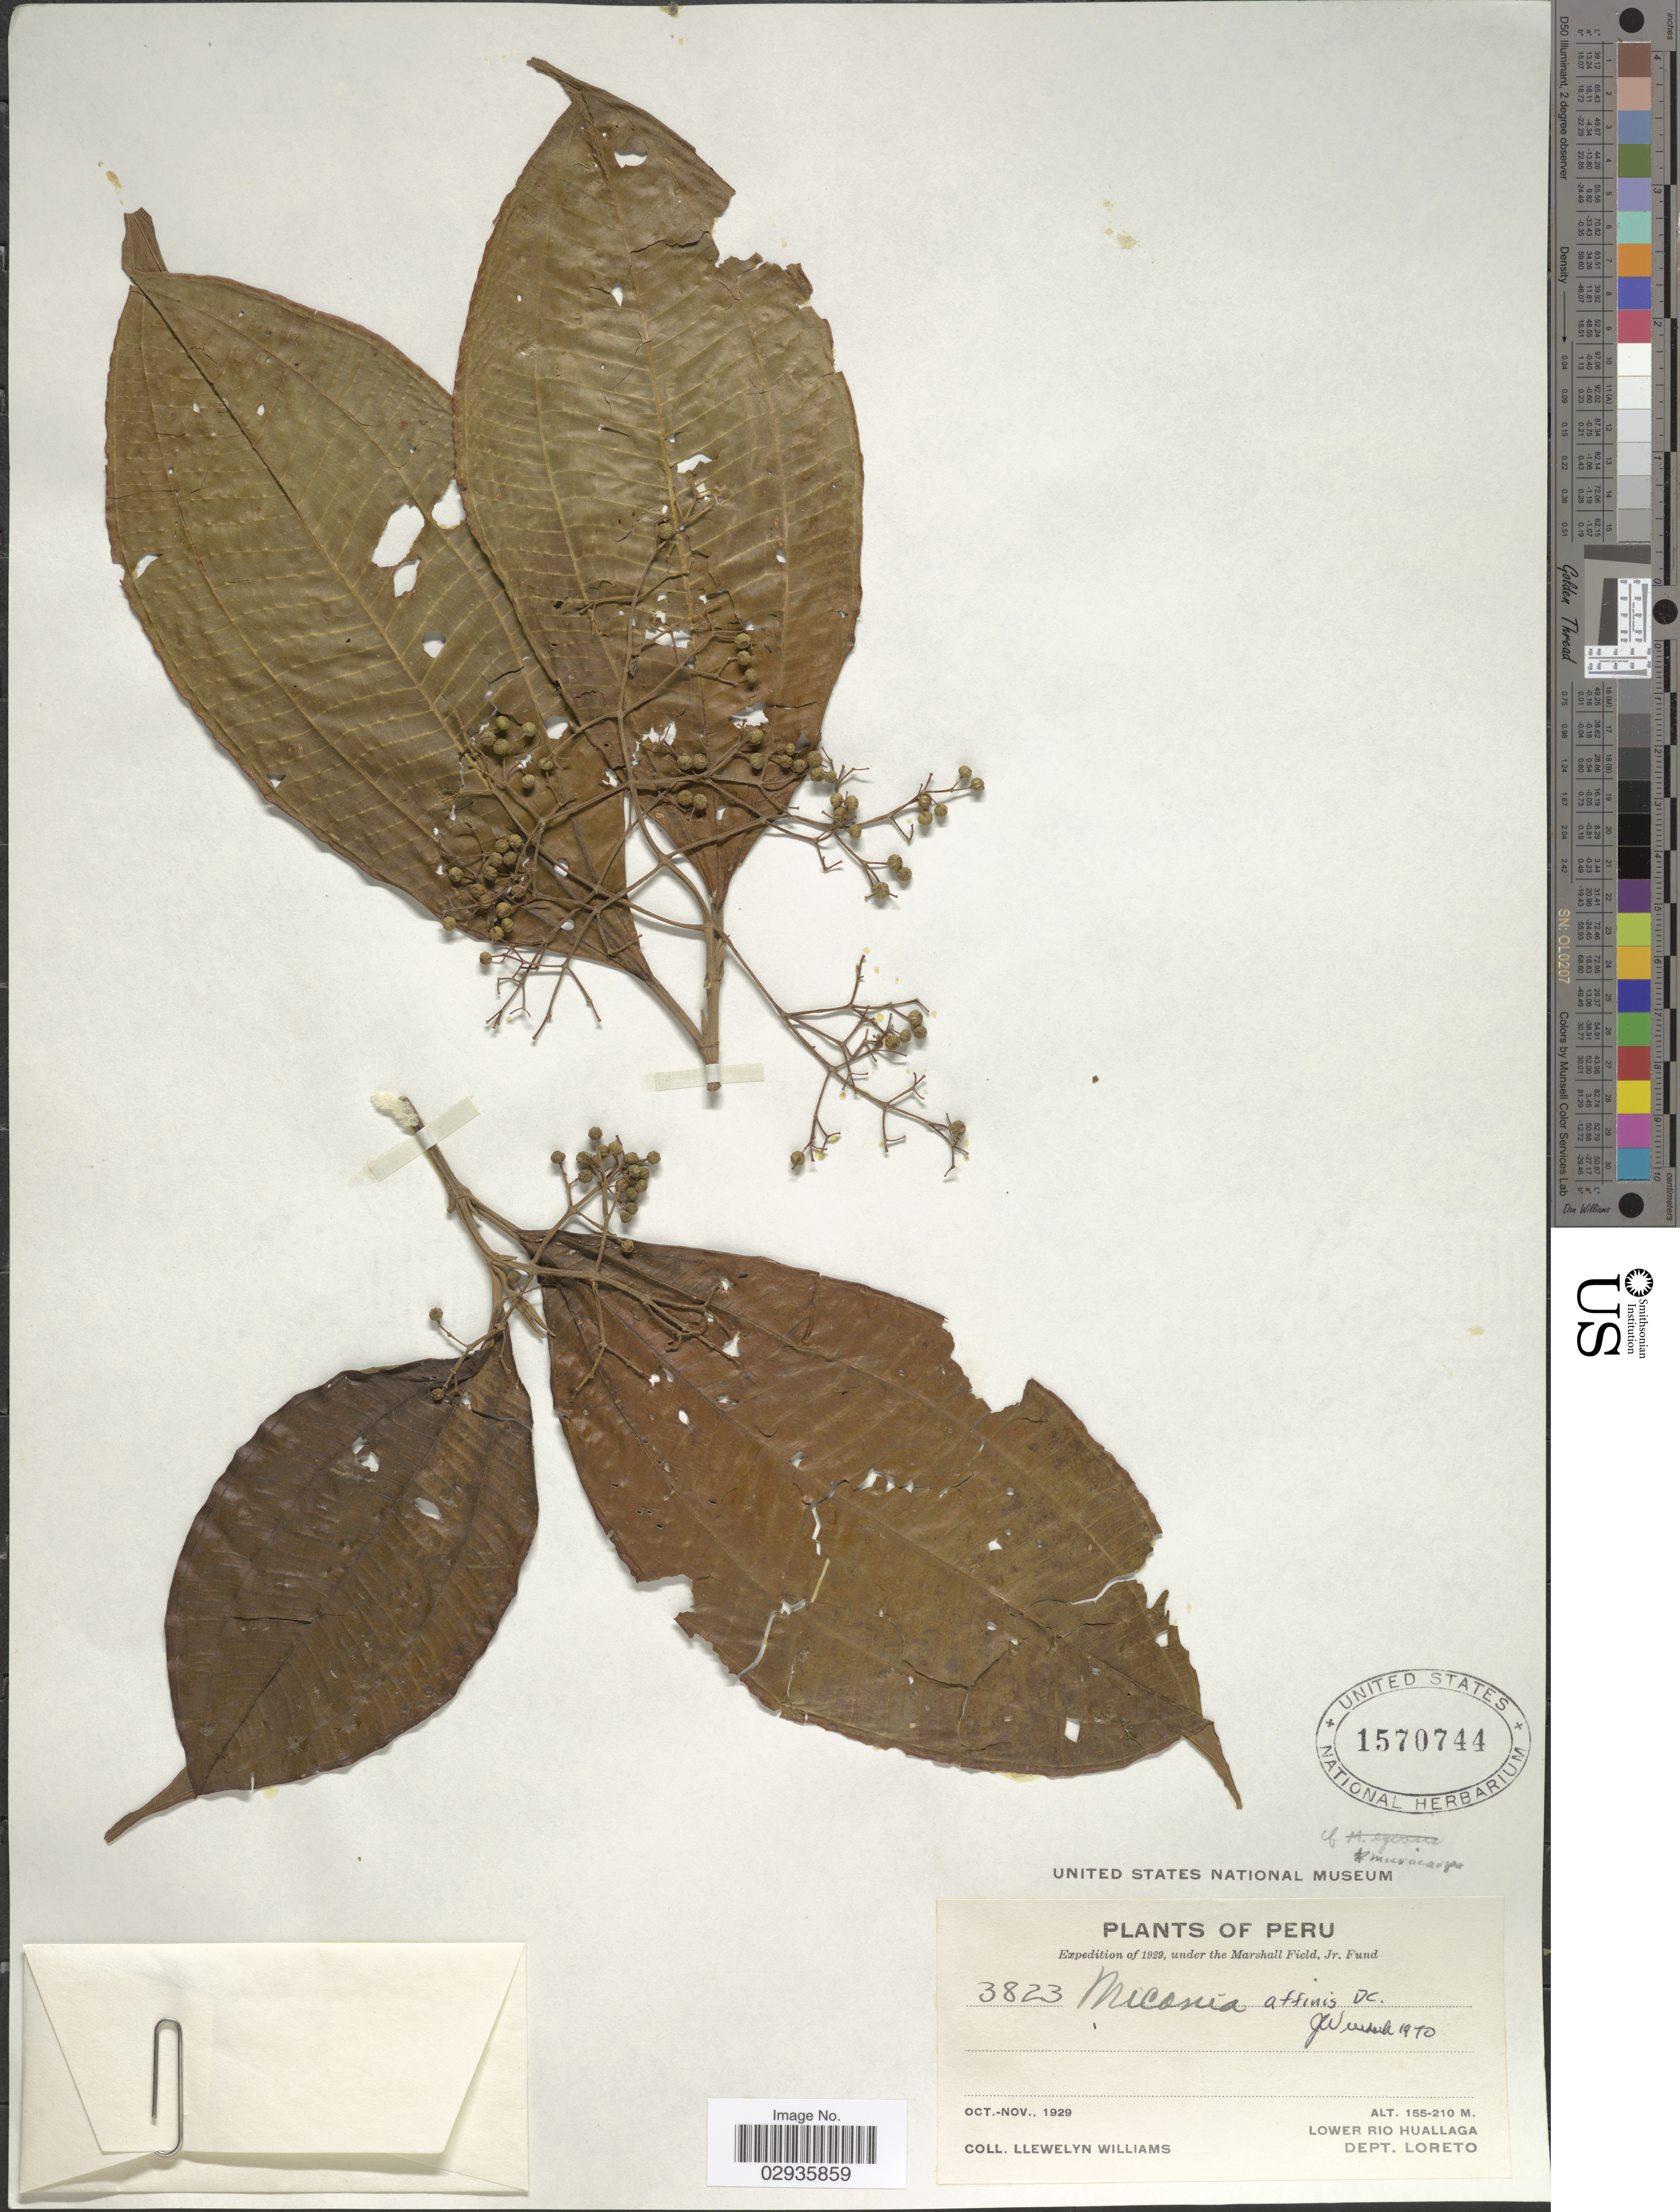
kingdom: Plantae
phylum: Tracheophyta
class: Magnoliopsida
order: Myrtales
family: Melastomataceae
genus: Miconia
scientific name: Miconia affinis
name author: DC.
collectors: Ll. Williams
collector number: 3823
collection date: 1929-10/1929-11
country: Peru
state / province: Loreto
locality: Lower Rio Huallaga, Dept. Loreto.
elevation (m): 155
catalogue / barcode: US 1570744